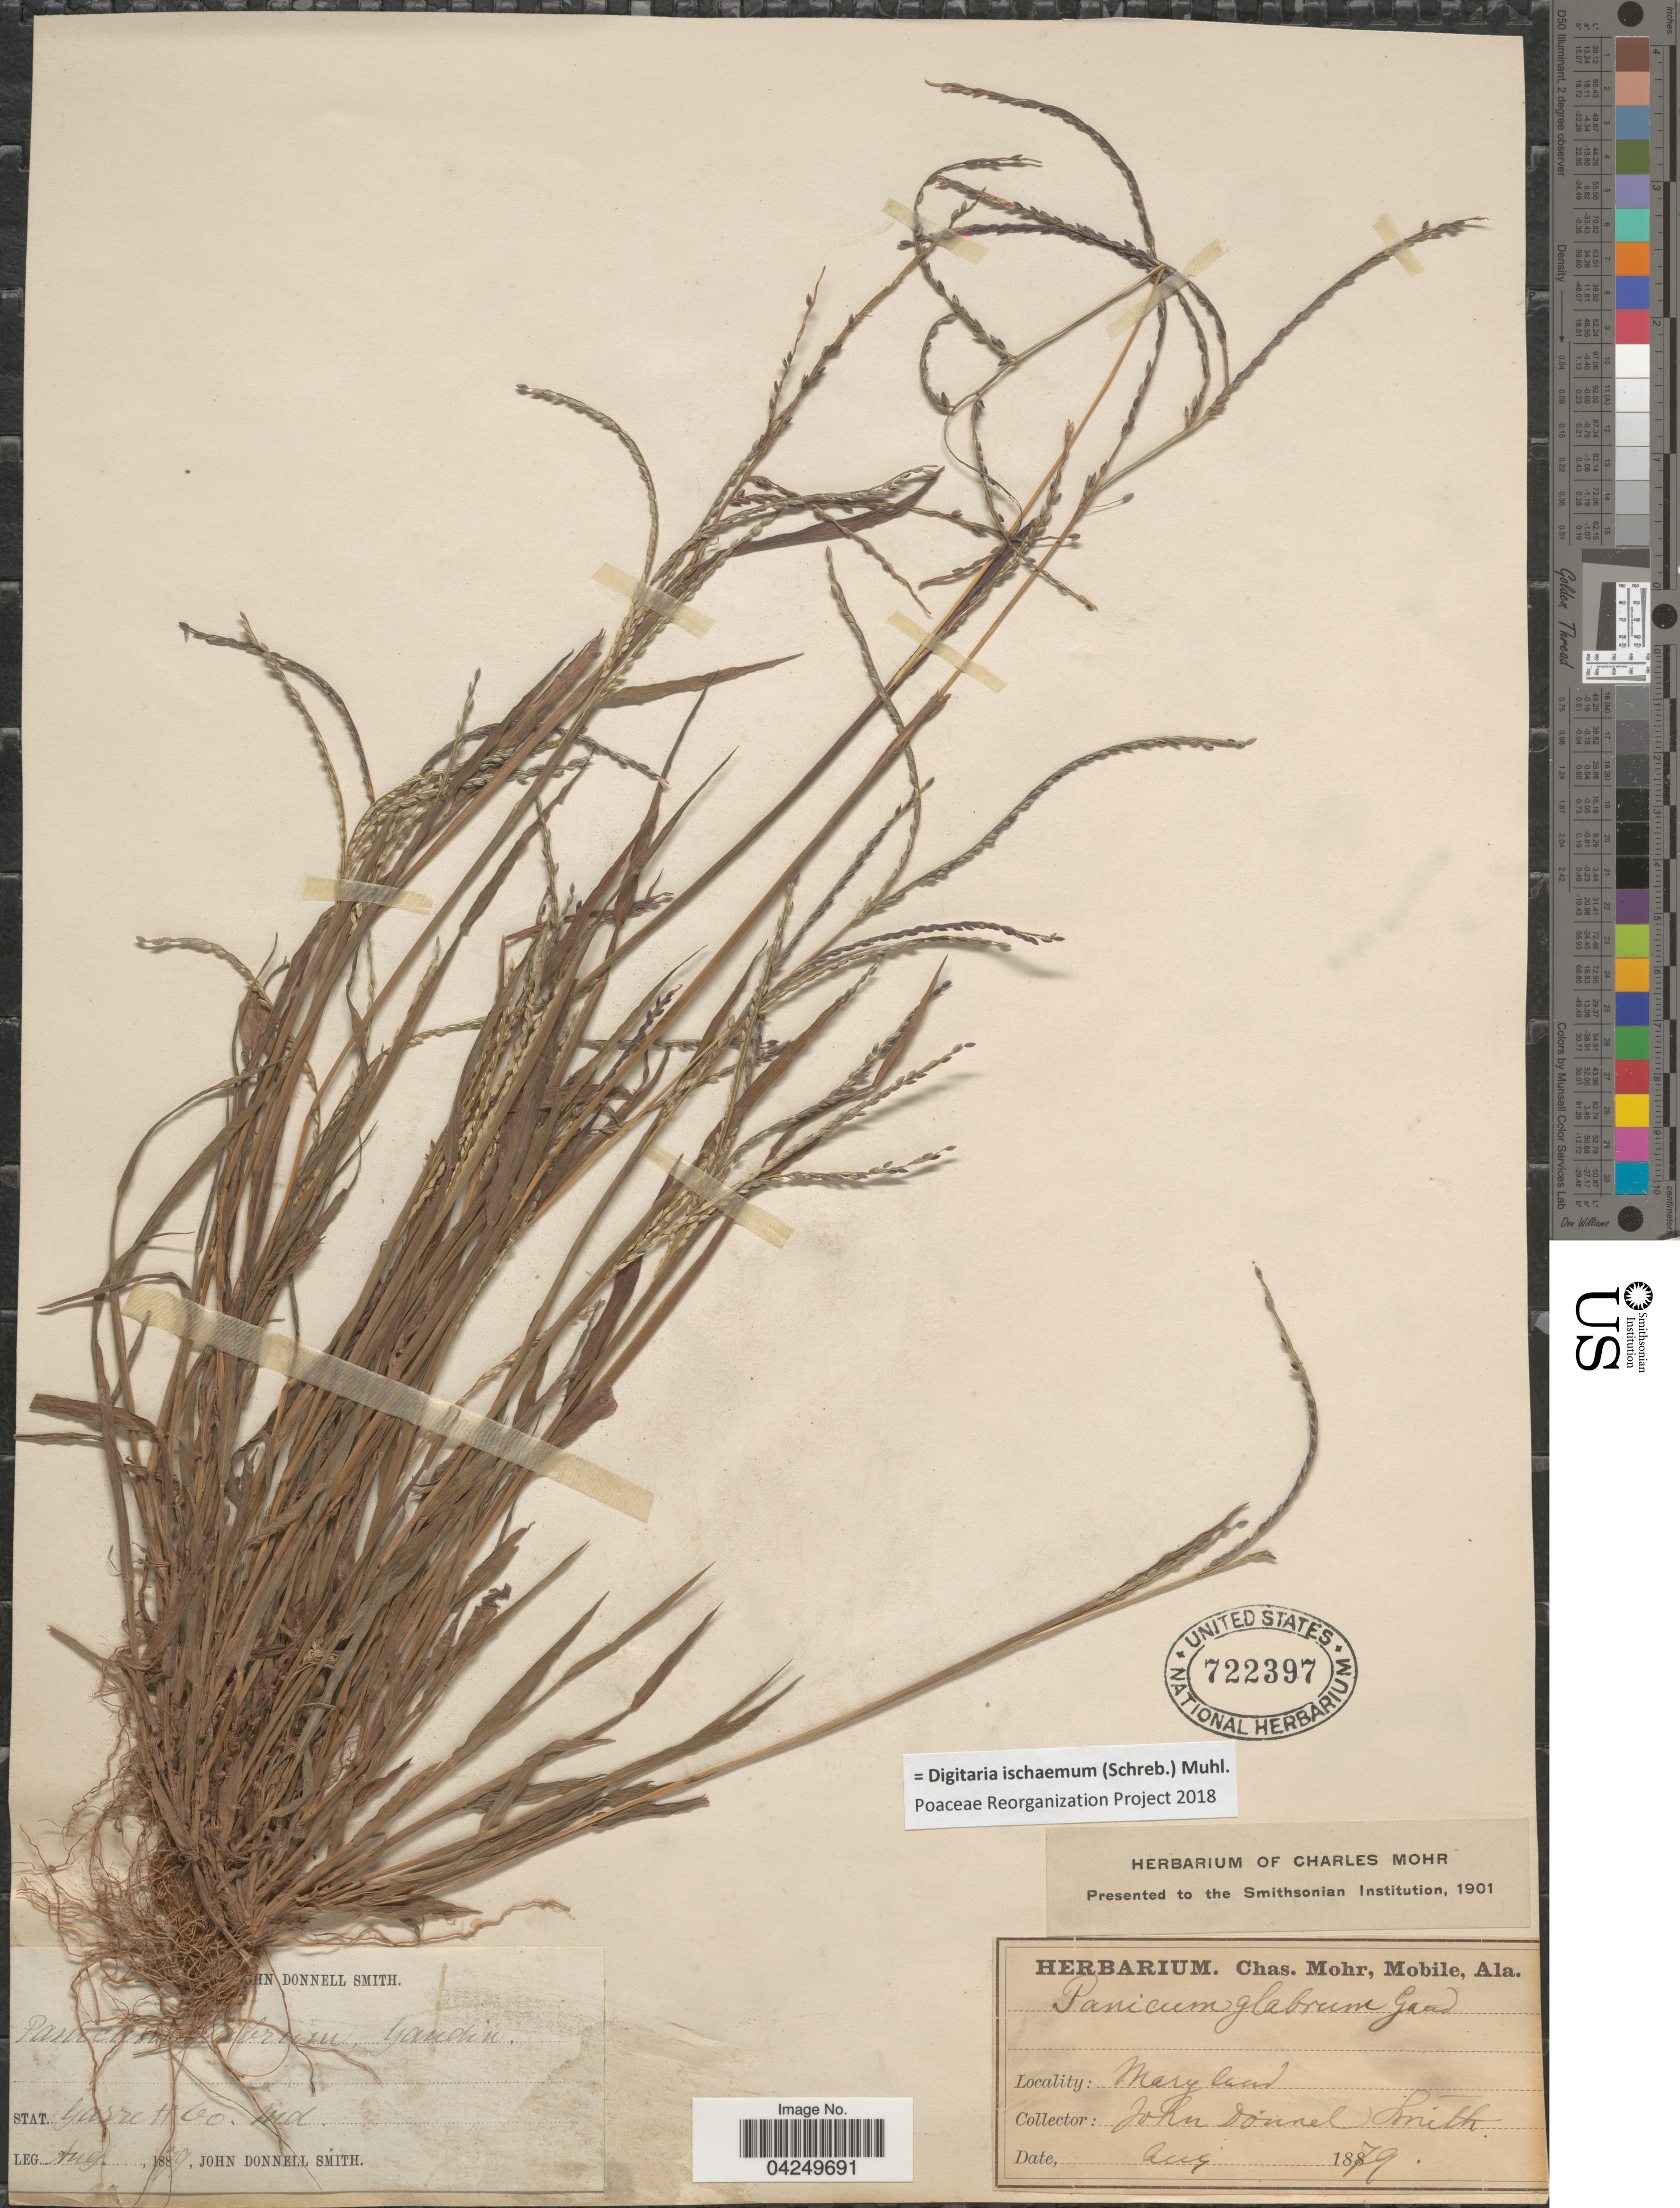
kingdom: Plantae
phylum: Tracheophyta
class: Liliopsida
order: Poales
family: Poaceae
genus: Digitaria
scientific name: Digitaria ischaemum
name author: (Schreber) Schreber ex Muhl.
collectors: J. Donnell Smith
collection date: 1879-08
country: United States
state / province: Maryland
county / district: Garrett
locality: Stat. Garrett Co.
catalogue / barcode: US 722397